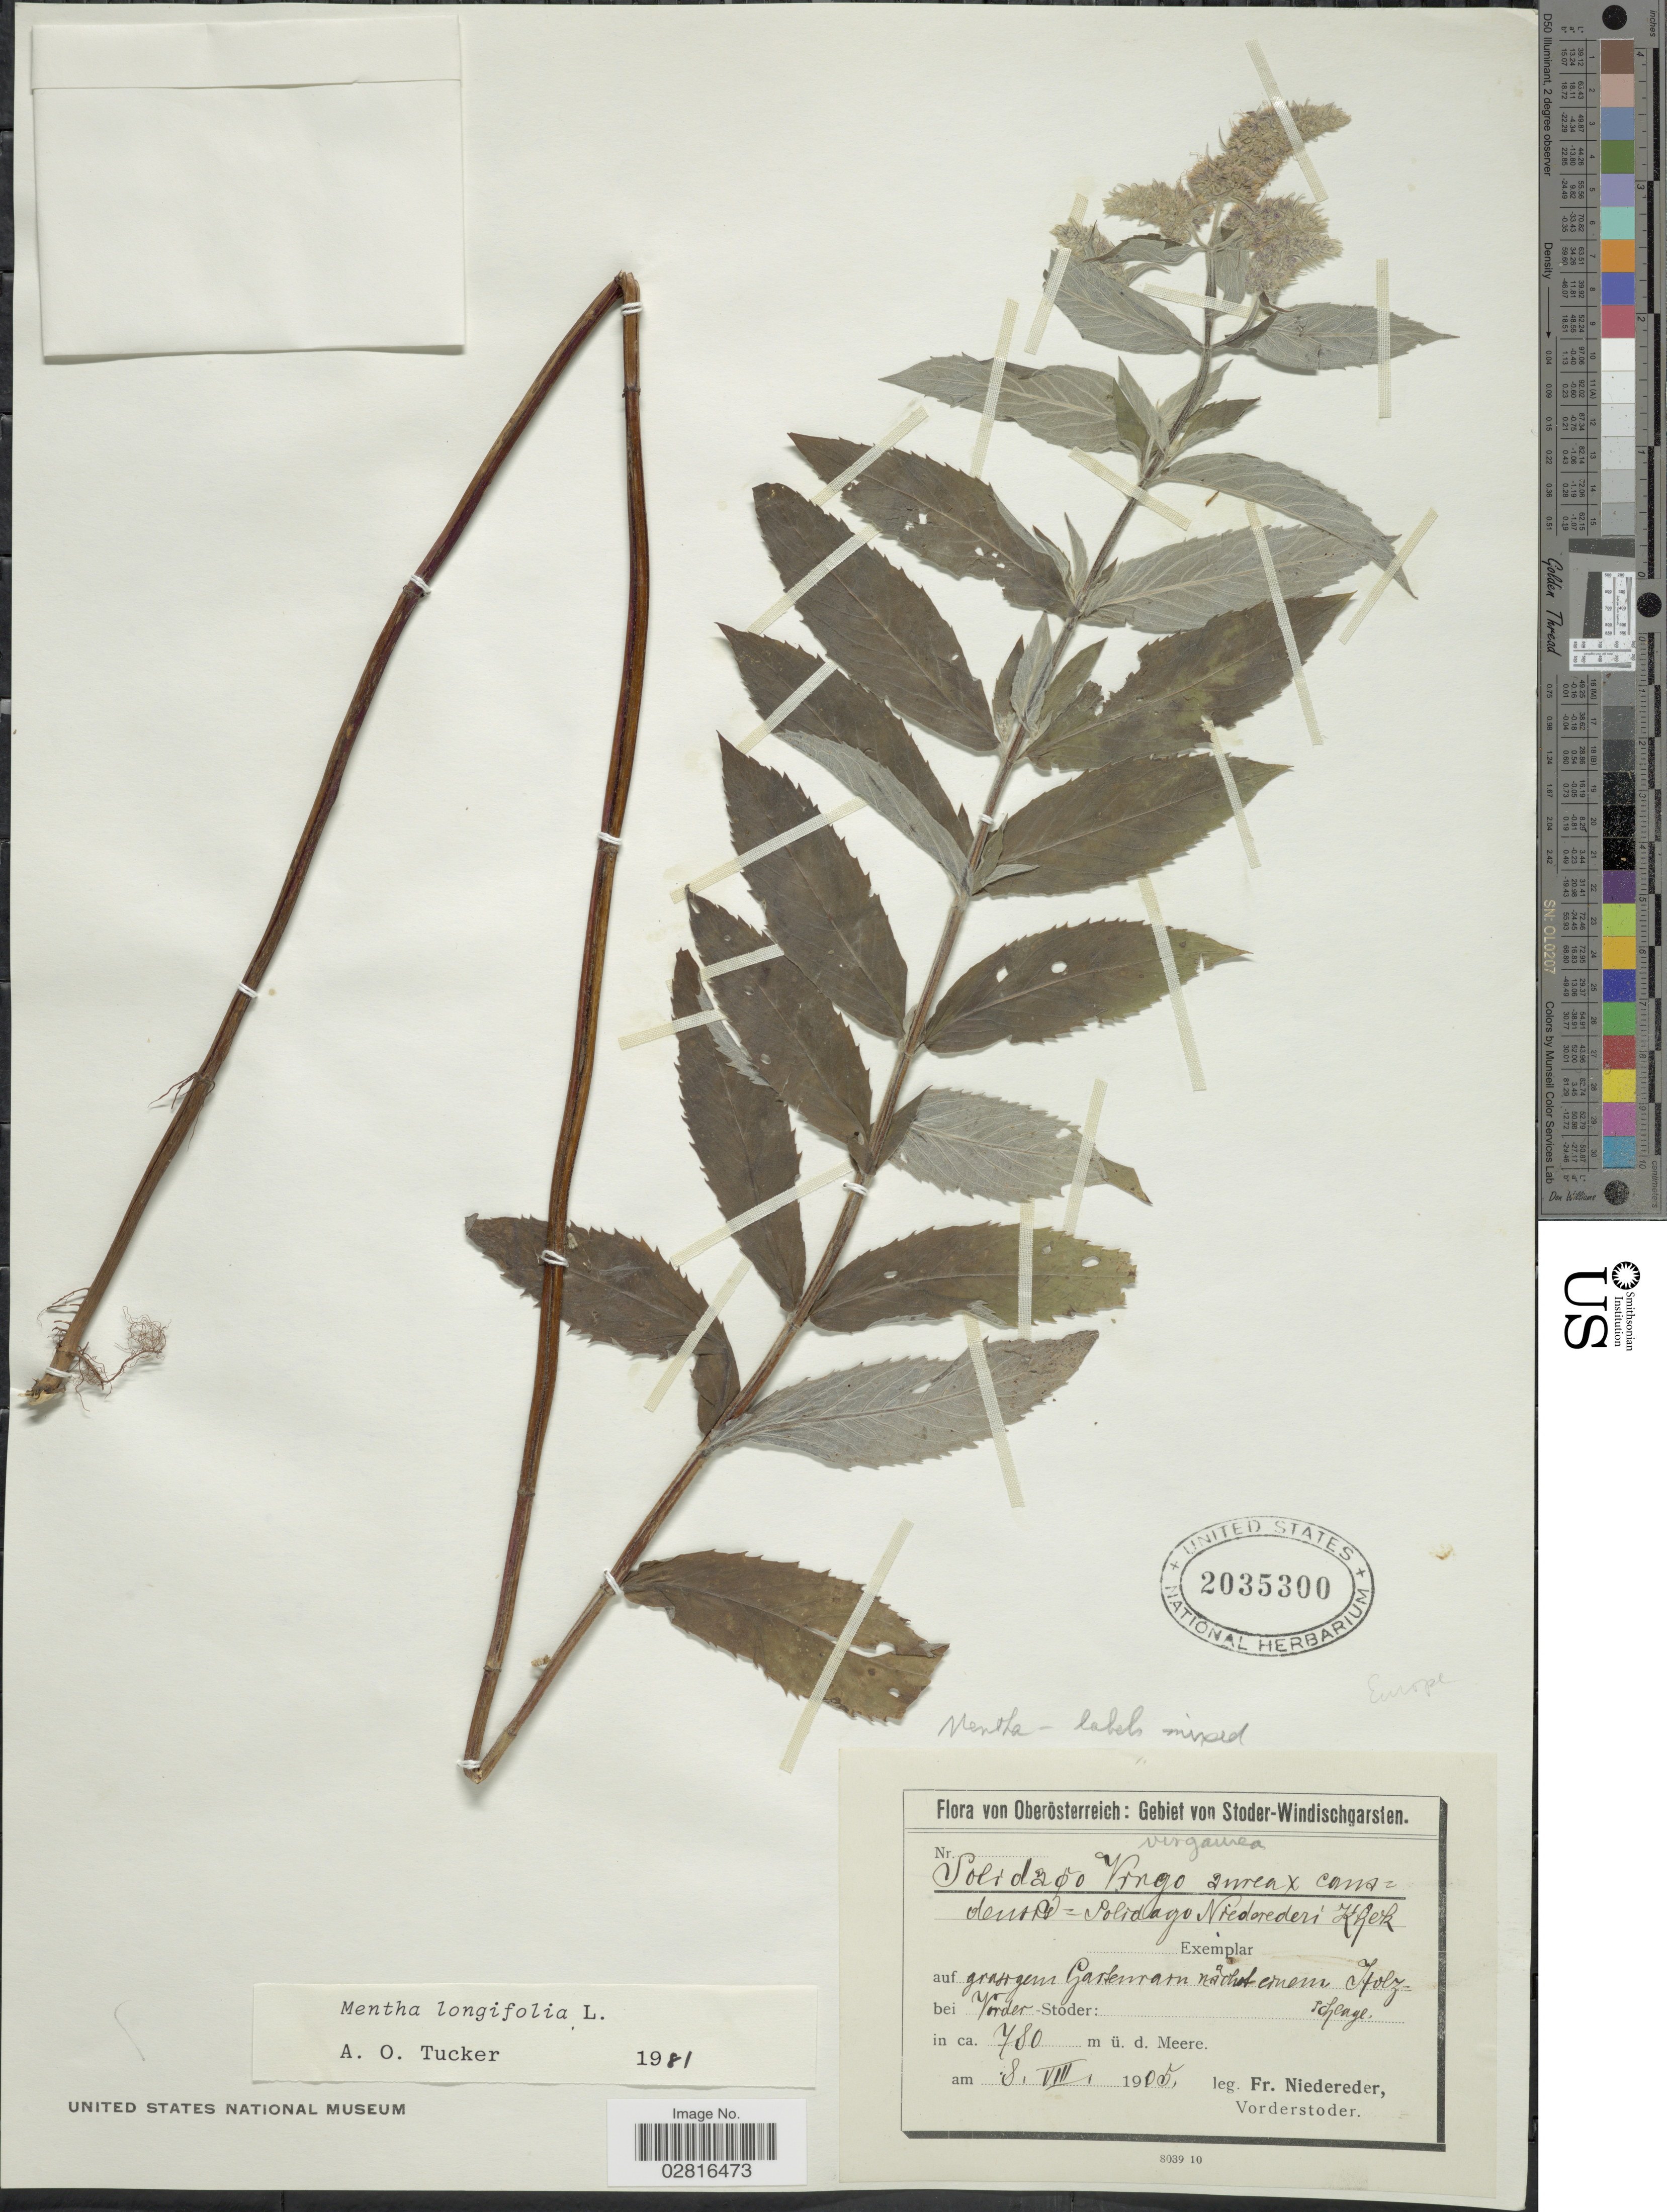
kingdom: Plantae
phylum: Tracheophyta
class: Magnoliopsida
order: Lamiales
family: Lamiaceae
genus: Mentha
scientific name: Mentha longifolia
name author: (L.) L.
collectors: F. Niedereder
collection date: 1905-08-08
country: Austria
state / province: Oberosterreich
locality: Gebiet von Stoder-Windischgarsten, auf grassgem Gartenrarn nachternem Stolz-schcage bei Vorder. [interpreted]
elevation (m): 780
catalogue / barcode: US 2035300